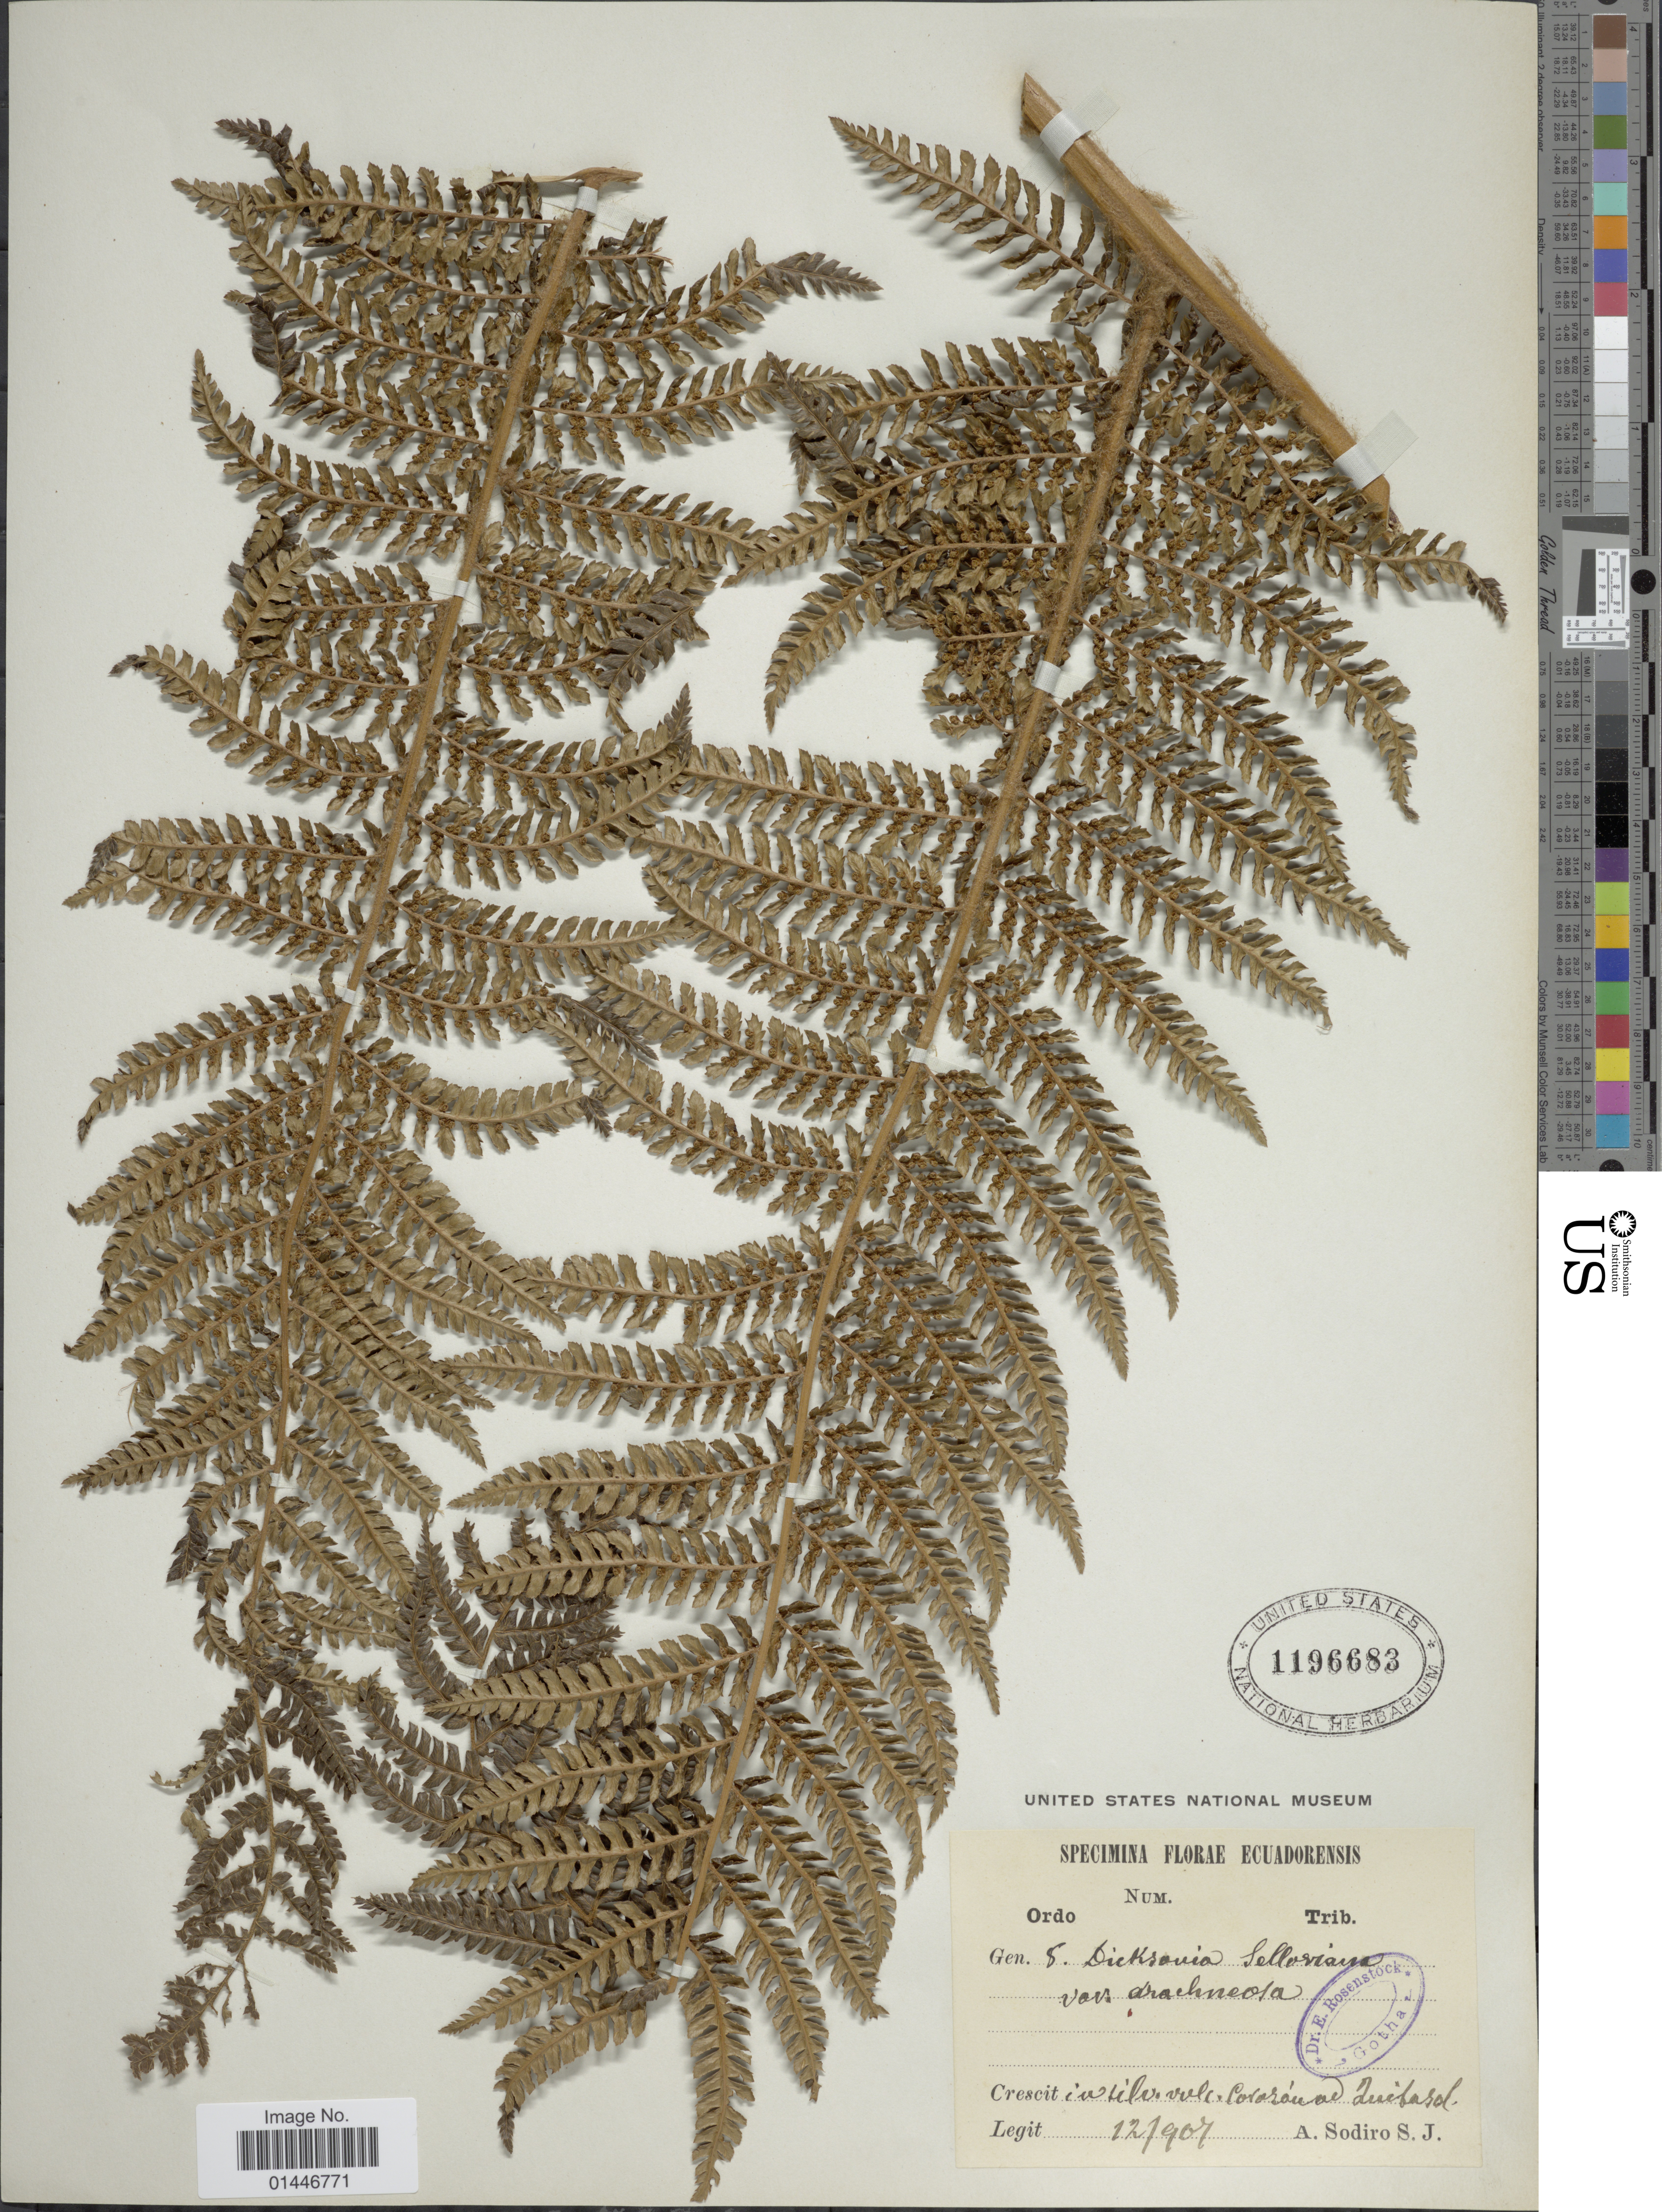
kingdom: Plantae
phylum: Tracheophyta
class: Polypodiopsida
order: Cyatheales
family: Dicksoniaceae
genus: Dicksonia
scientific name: Dicksonia karsteniana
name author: Klotzsch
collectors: L. Sodiro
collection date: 1907-12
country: Ecuador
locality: Vulc. Corazon ad Quitasol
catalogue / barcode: US 1196683